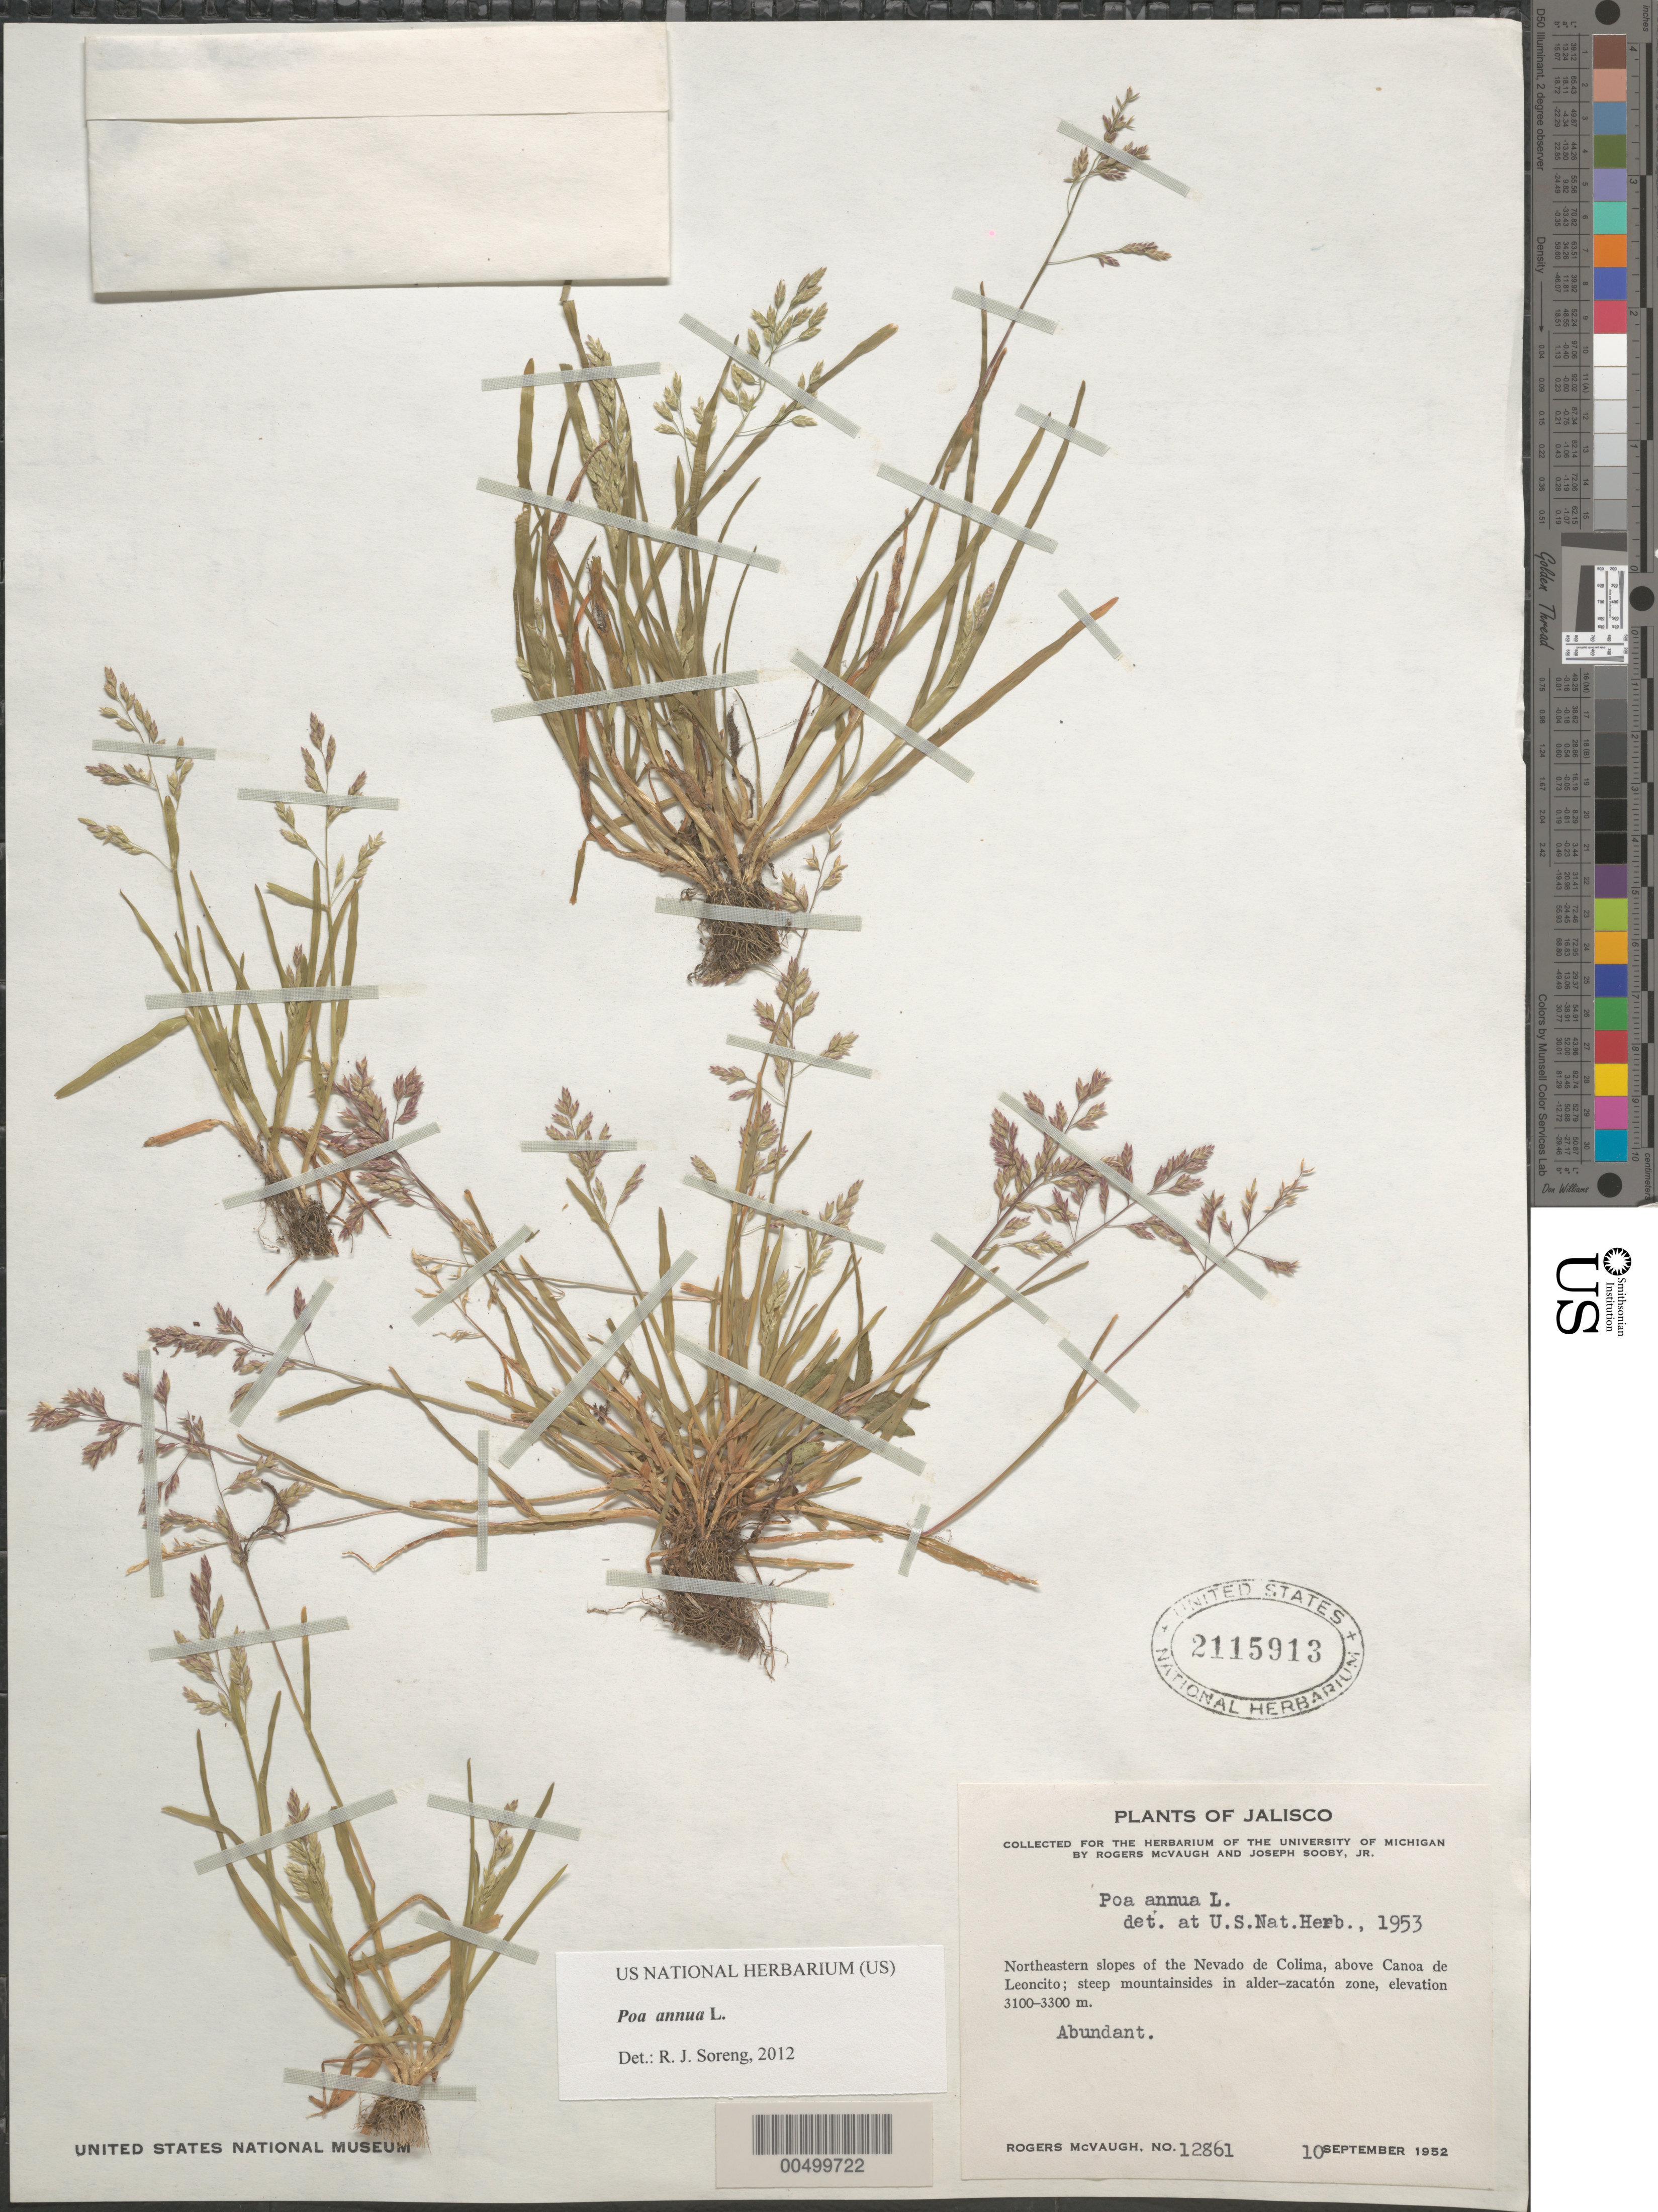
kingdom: Plantae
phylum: Tracheophyta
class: Liliopsida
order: Poales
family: Poaceae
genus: Poa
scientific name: Poa annua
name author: L.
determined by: Soreng, Robert J., Research Associate (BOT), Smithsonian Institution - National Museum of Natural History (UNITED STATES)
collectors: R. McVaugh & J. Sooby Jr.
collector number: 12861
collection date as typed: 10 Sep 1952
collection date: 1952-09-10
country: Mexico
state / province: Jalisco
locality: NE slopes of the Nevado de Colima, above Canoa de Leoncito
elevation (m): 3100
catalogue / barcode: US 2115913